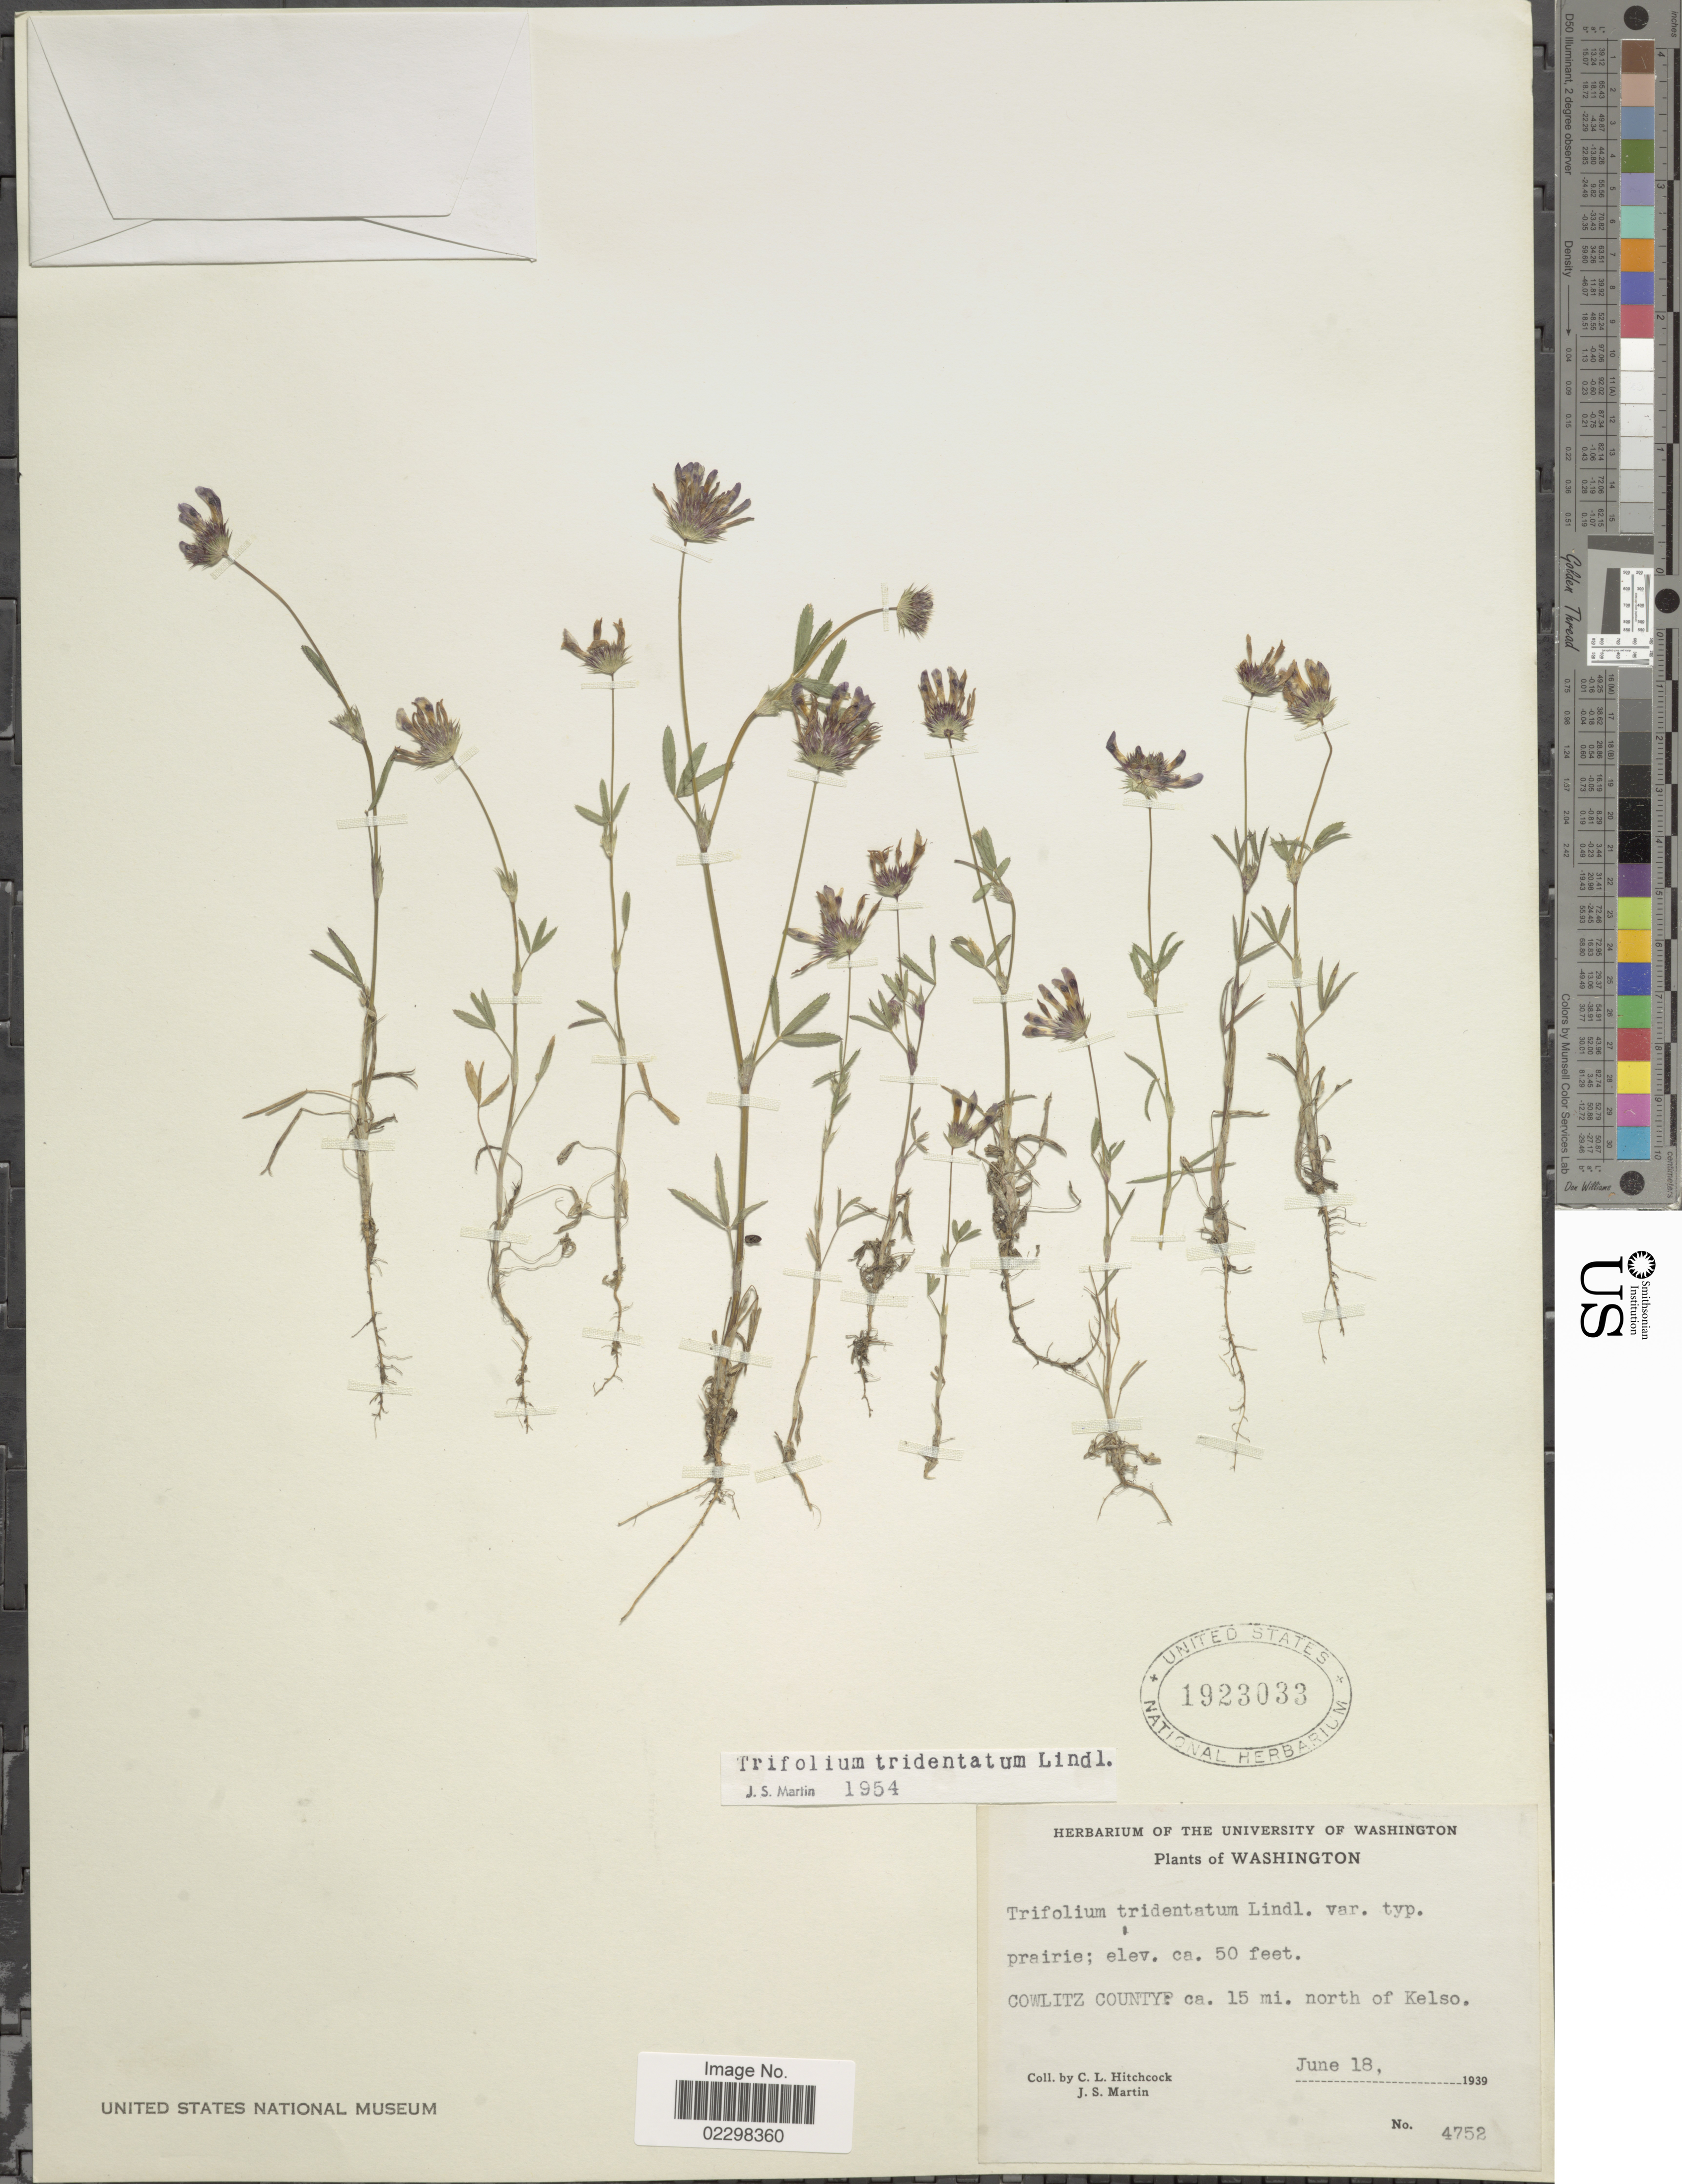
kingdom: Plantae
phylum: Tracheophyta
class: Magnoliopsida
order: Fabales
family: Fabaceae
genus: Trifolium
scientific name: Trifolium tridentatum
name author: Lindl.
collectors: C. L. Hitchcock & J. S. Martin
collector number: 4752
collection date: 1939-06-18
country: United States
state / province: Washington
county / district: Cowlitz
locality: Cowlitz County: ca 15. mi, north of Kelso.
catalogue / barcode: US 1923033